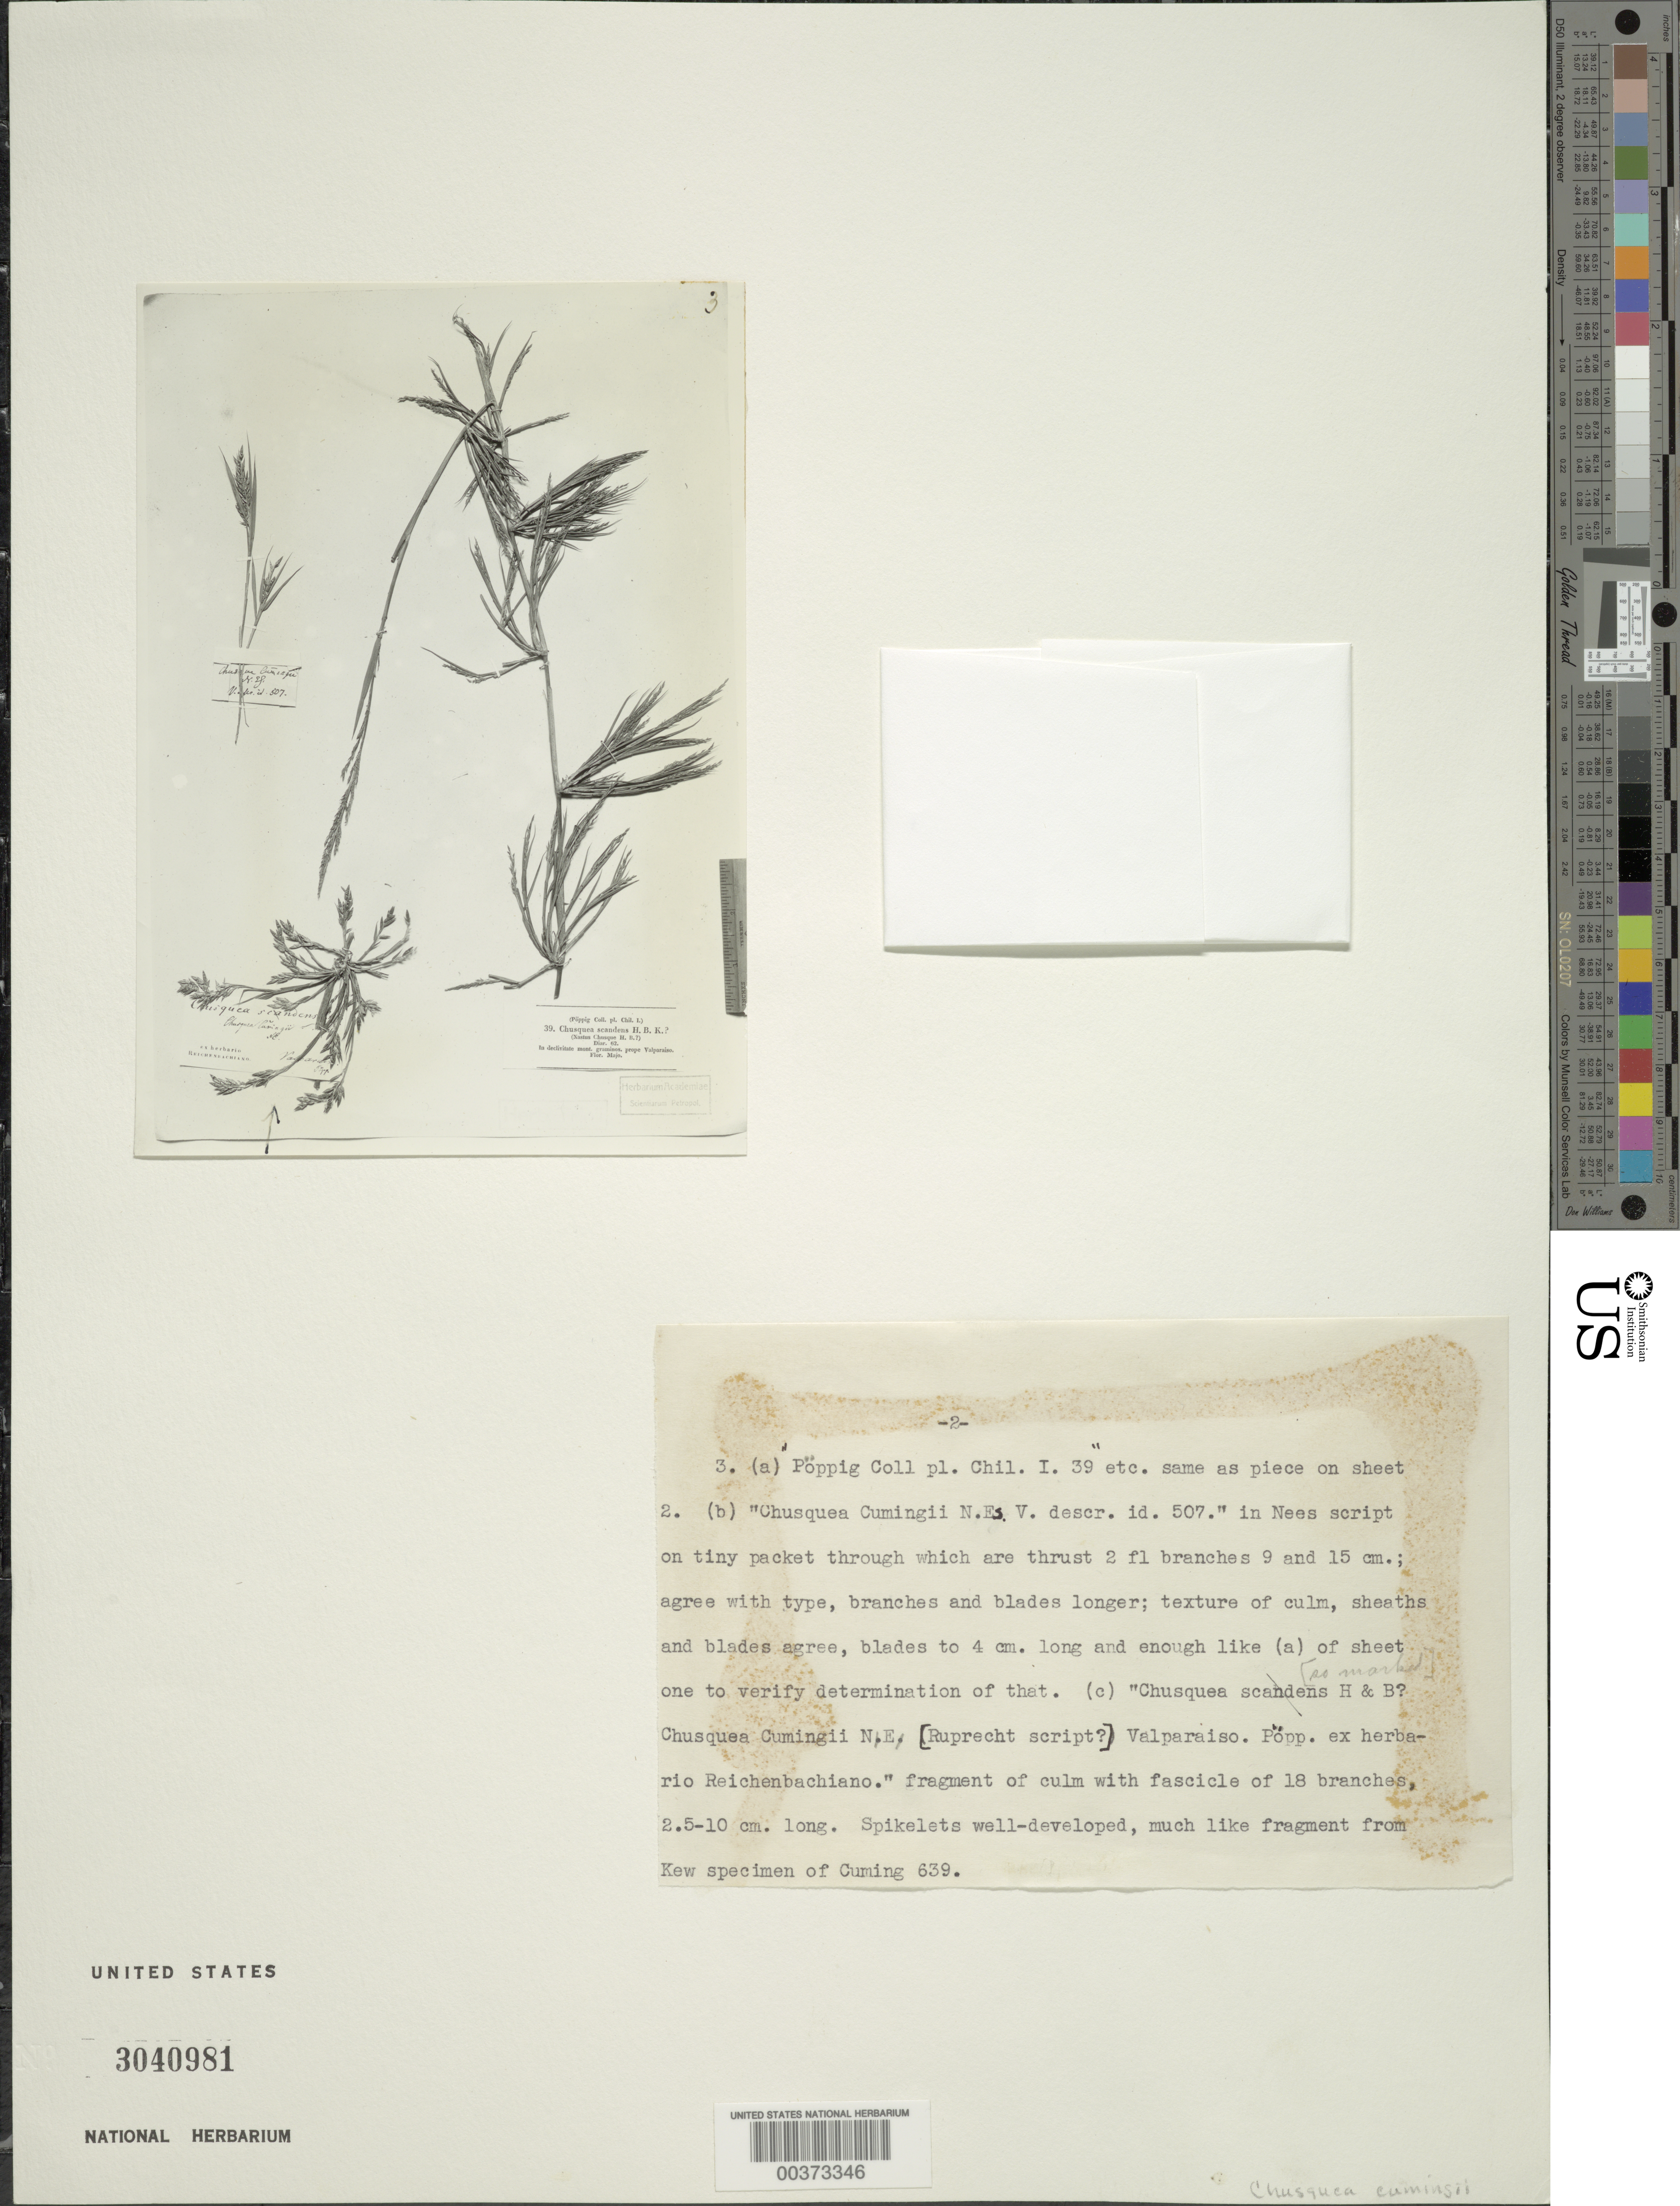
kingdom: Plantae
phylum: Tracheophyta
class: Liliopsida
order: Poales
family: Poaceae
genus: Chusquea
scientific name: Chusquea cumingii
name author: Nees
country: Chile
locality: Valparaiso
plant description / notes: Sheet also contains other specimens of Chusquea scandens Humb. & Bonpl. and Chusquea cumingii L.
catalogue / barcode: US 3040981